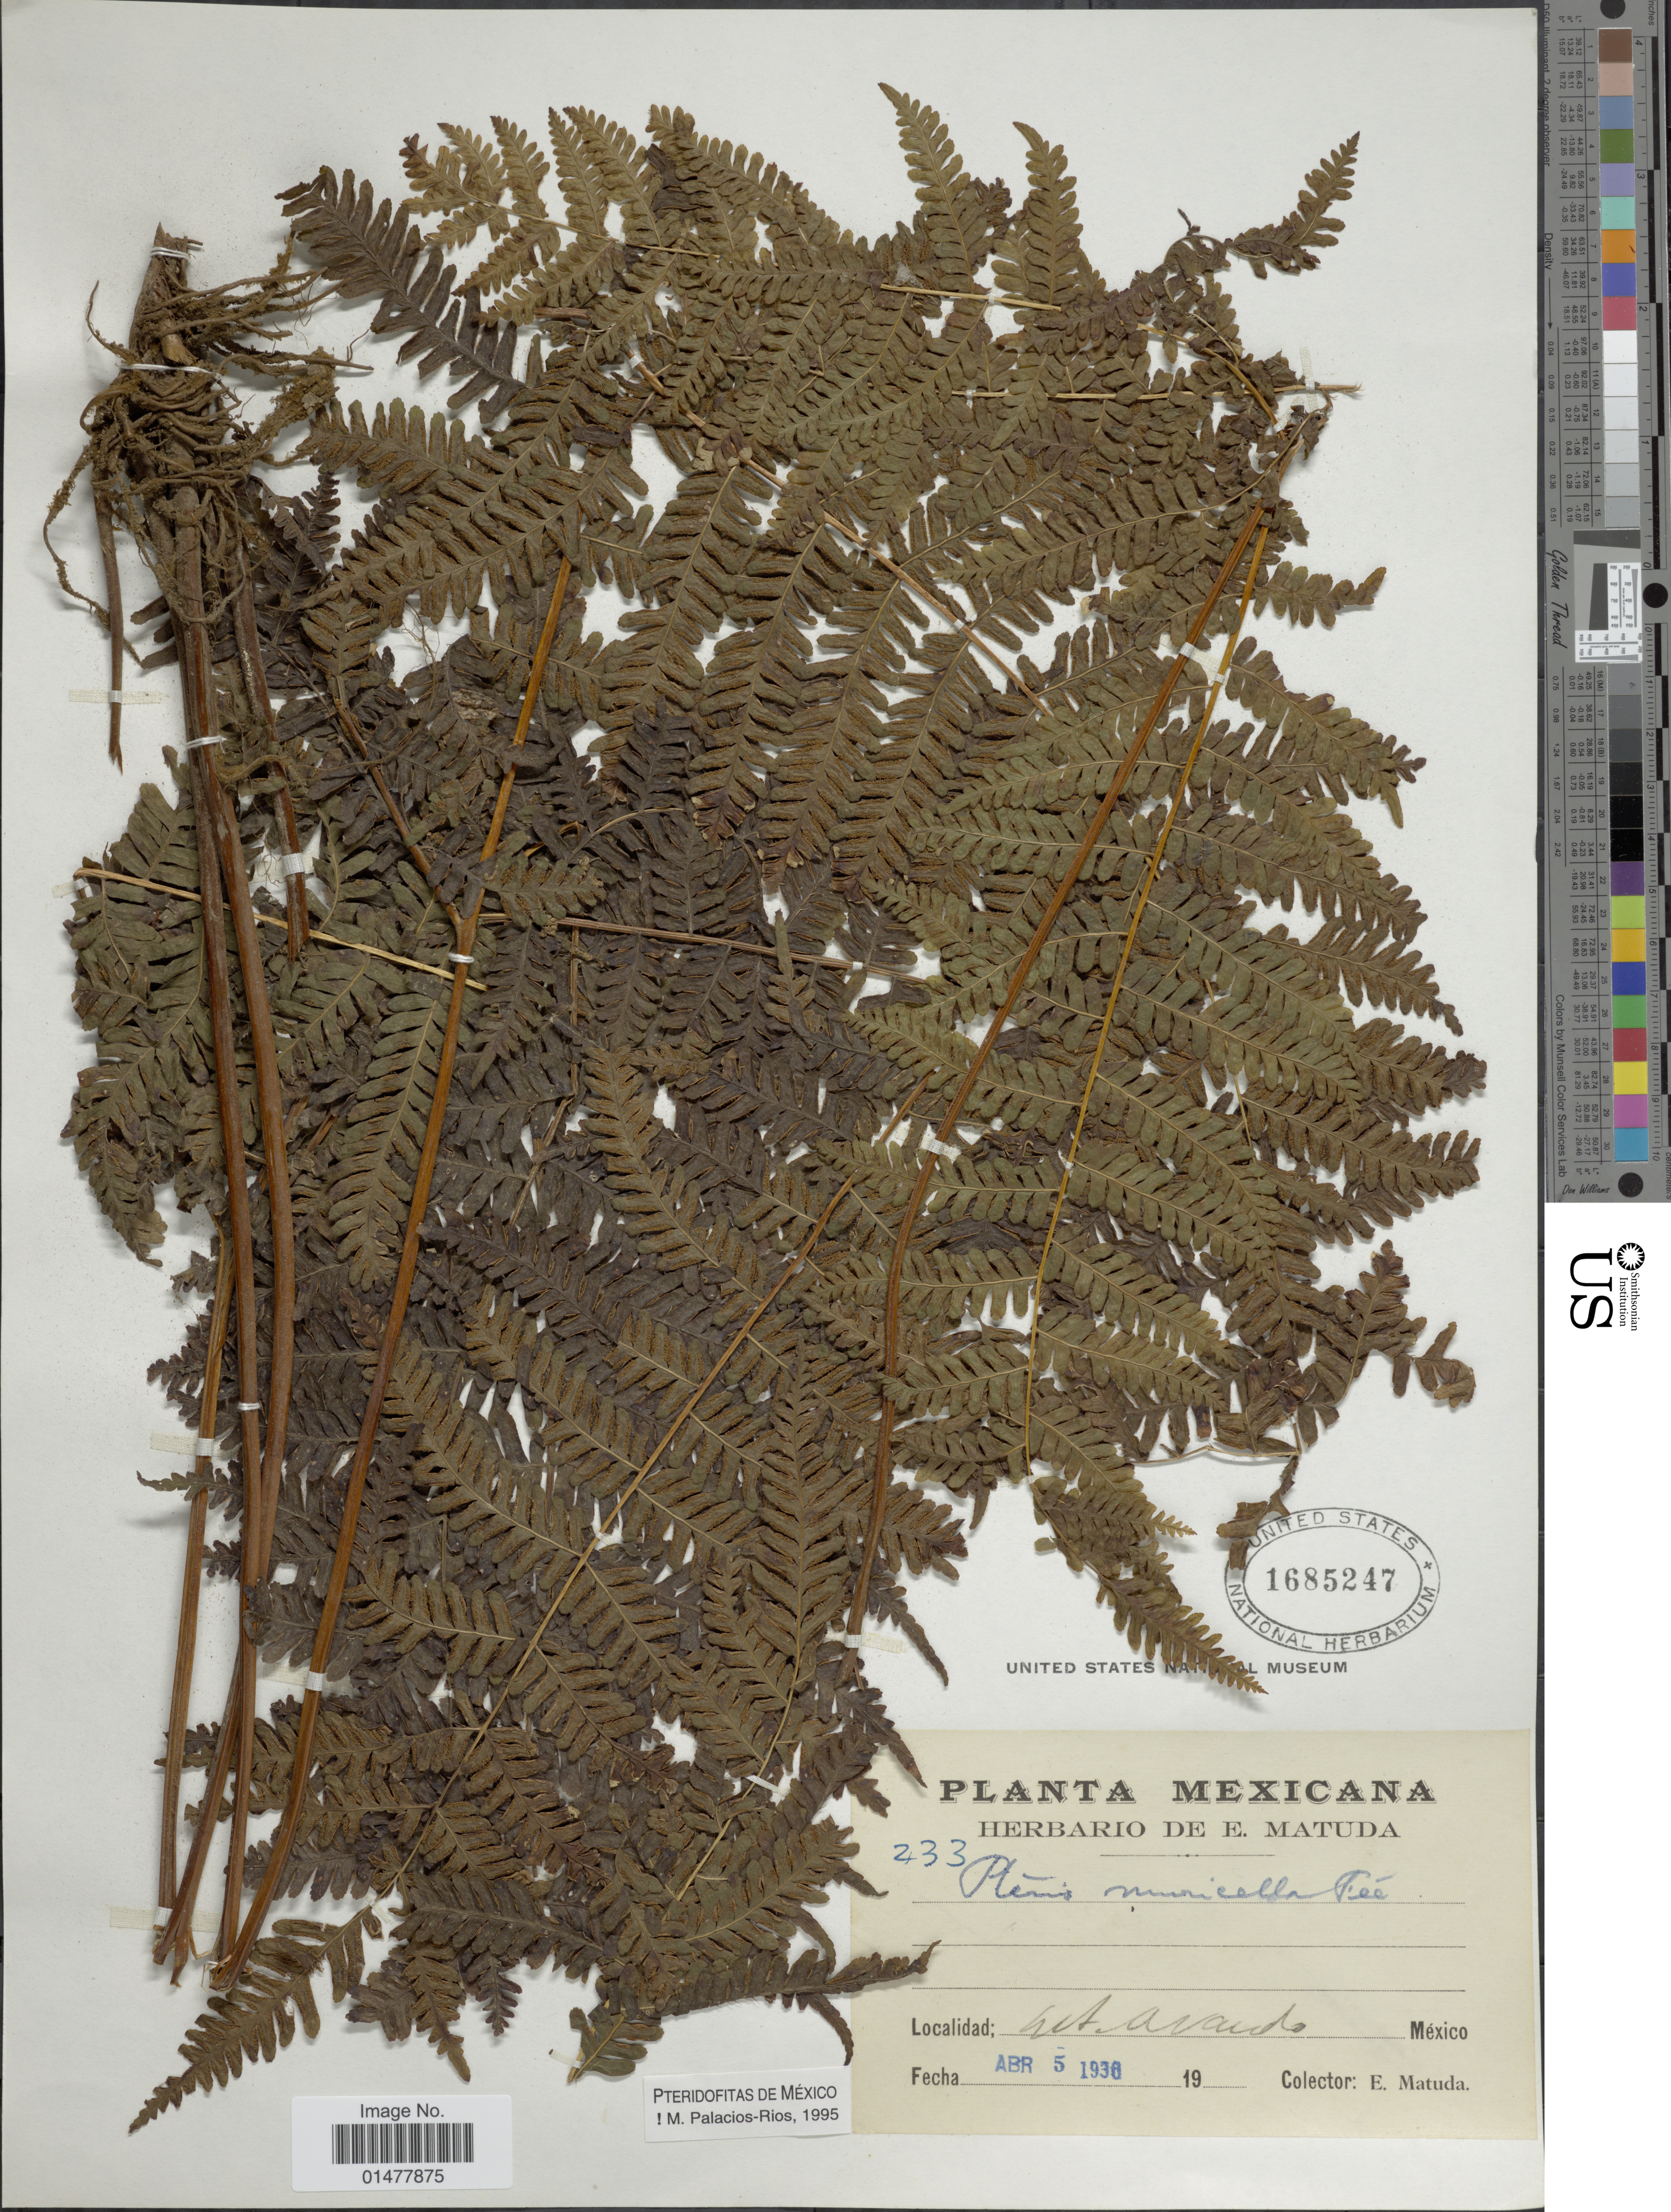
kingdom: Plantae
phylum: Tracheophyta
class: Polypodiopsida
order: Polypodiales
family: Pteridaceae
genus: Pteris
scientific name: Pteris muricella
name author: Fée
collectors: E. Matuda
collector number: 233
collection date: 1936-04-05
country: Mexico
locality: Mt. Ovando.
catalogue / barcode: US 1685247